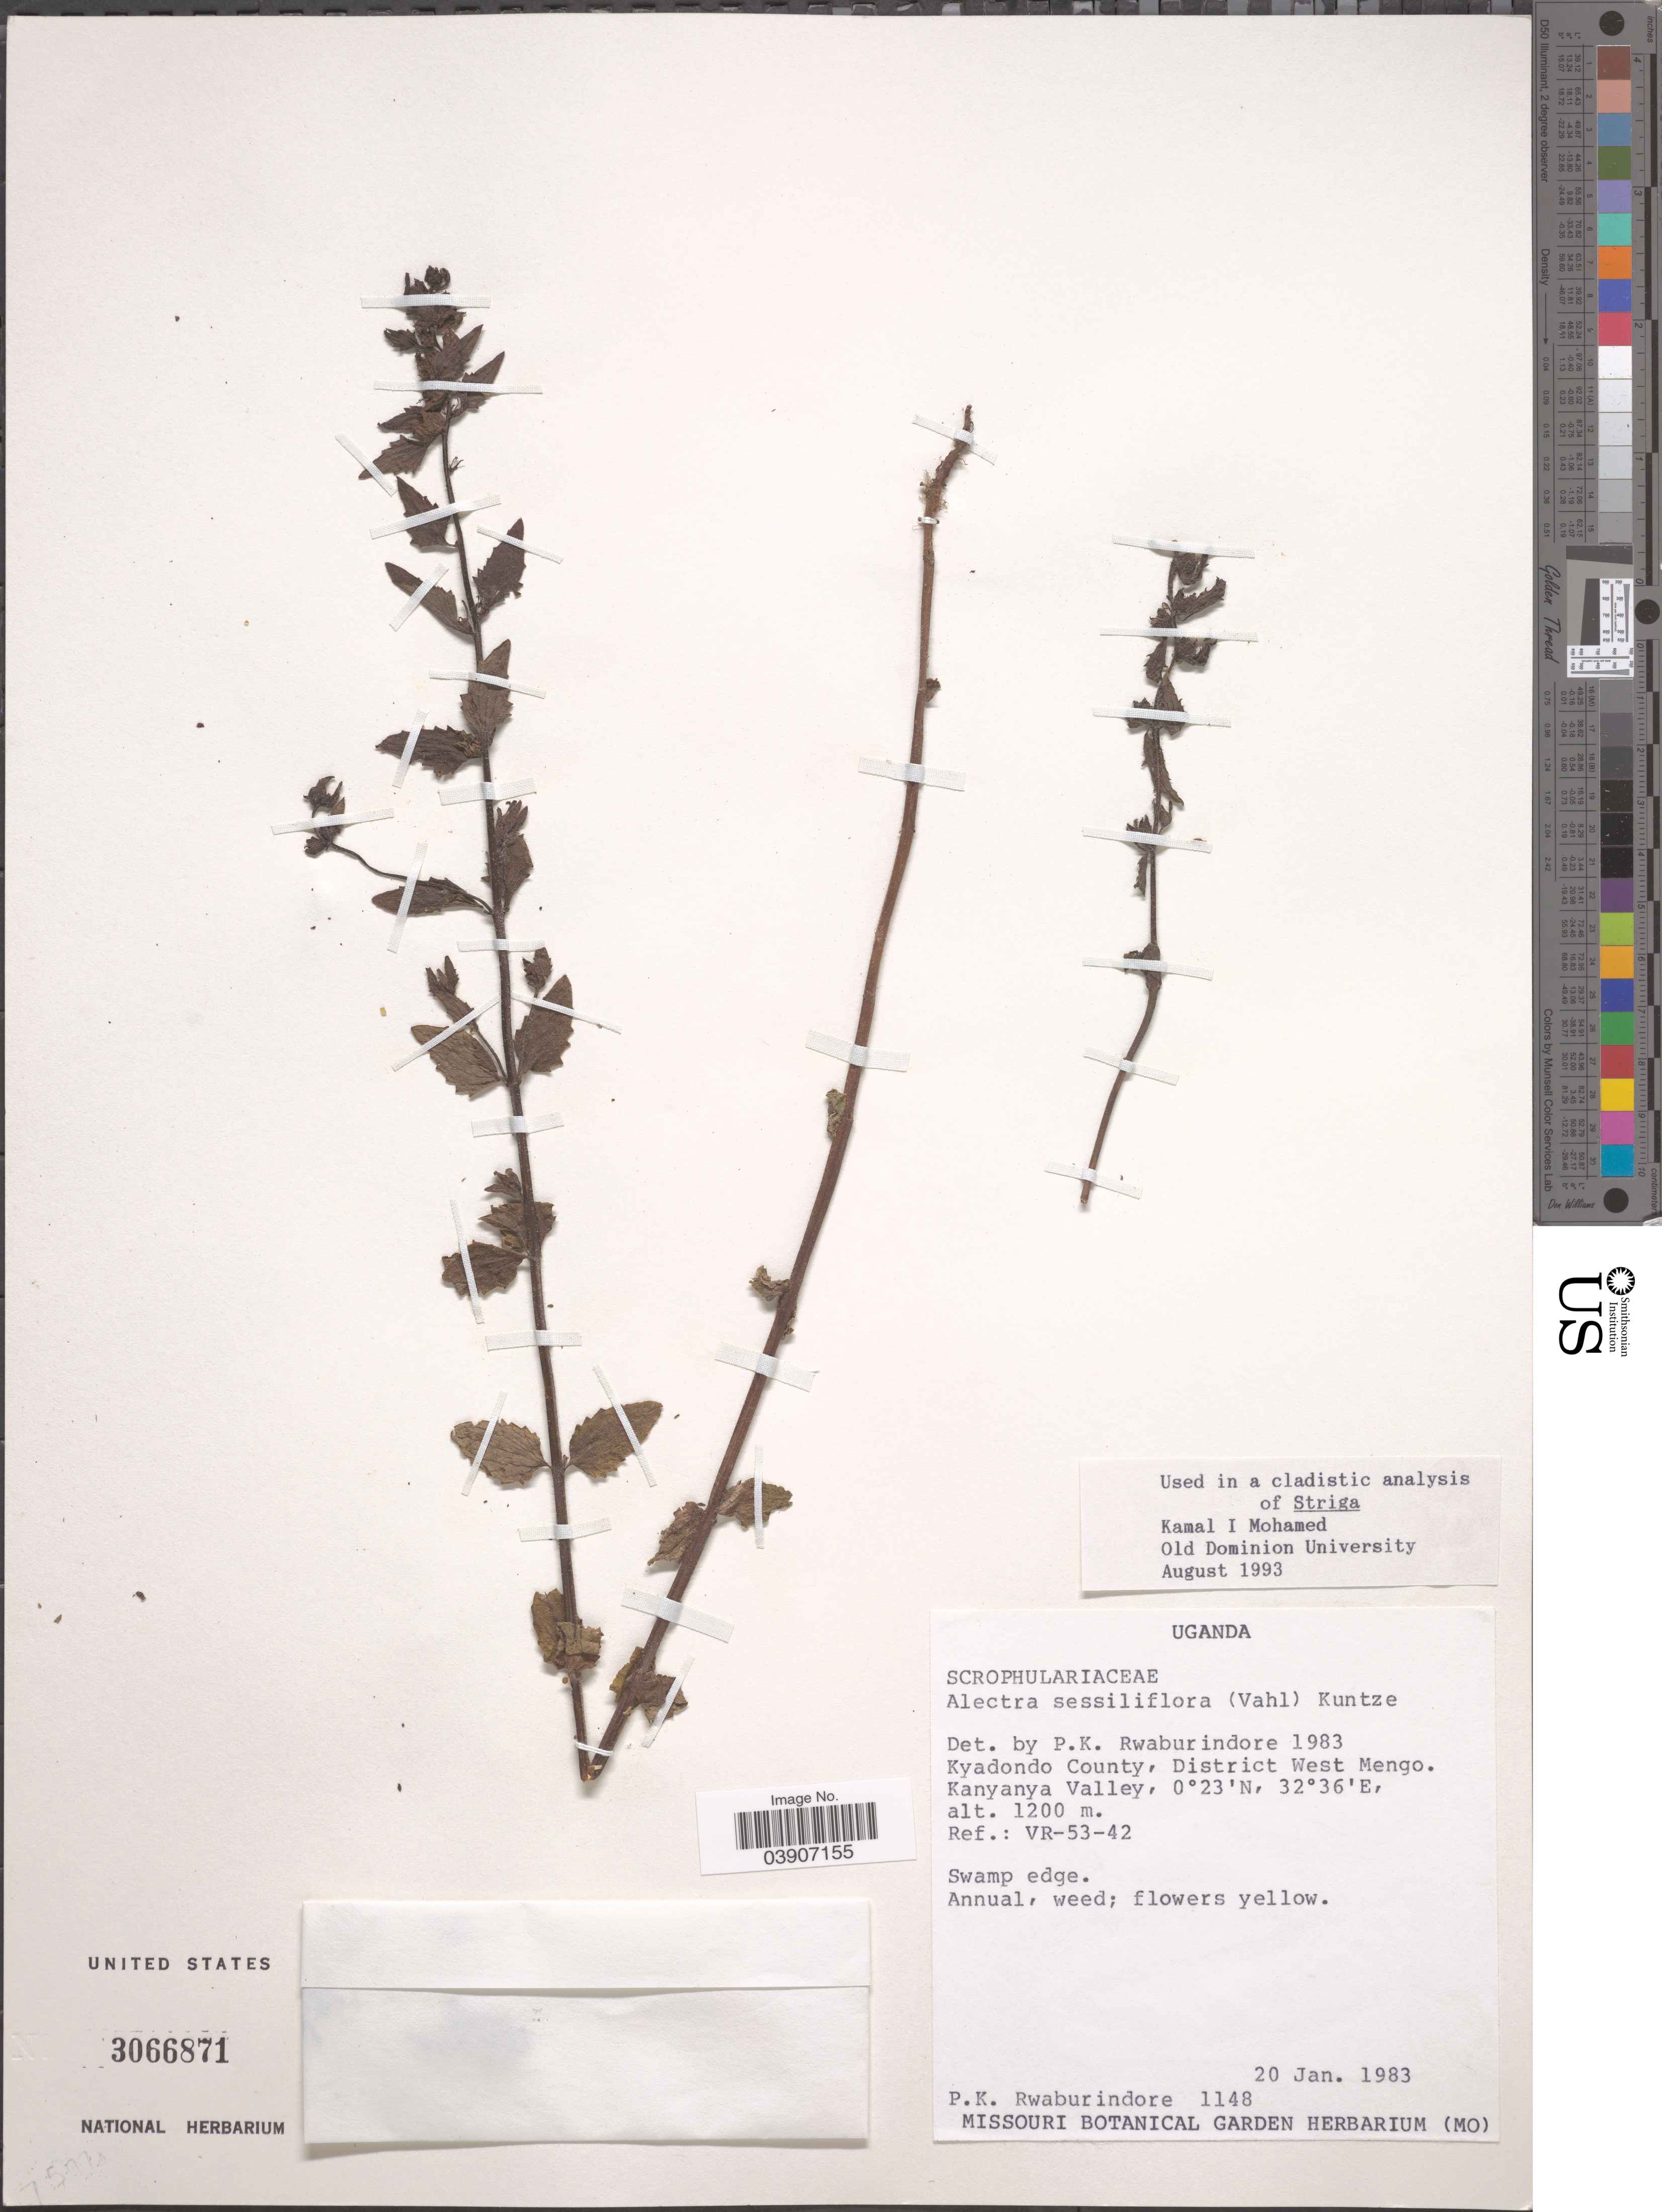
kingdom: Plantae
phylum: Tracheophyta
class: Magnoliopsida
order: Lamiales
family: Orobanchaceae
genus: Alectra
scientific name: Alectra sessiliflora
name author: (Vahl) Kuntze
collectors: P. Rwaburindore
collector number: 1148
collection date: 1983-01-20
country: Uganda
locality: Kyadondo County, District West Mengo. Kanyanya Valley. Ref.: VR-53-42.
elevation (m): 1200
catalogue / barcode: US 3066871